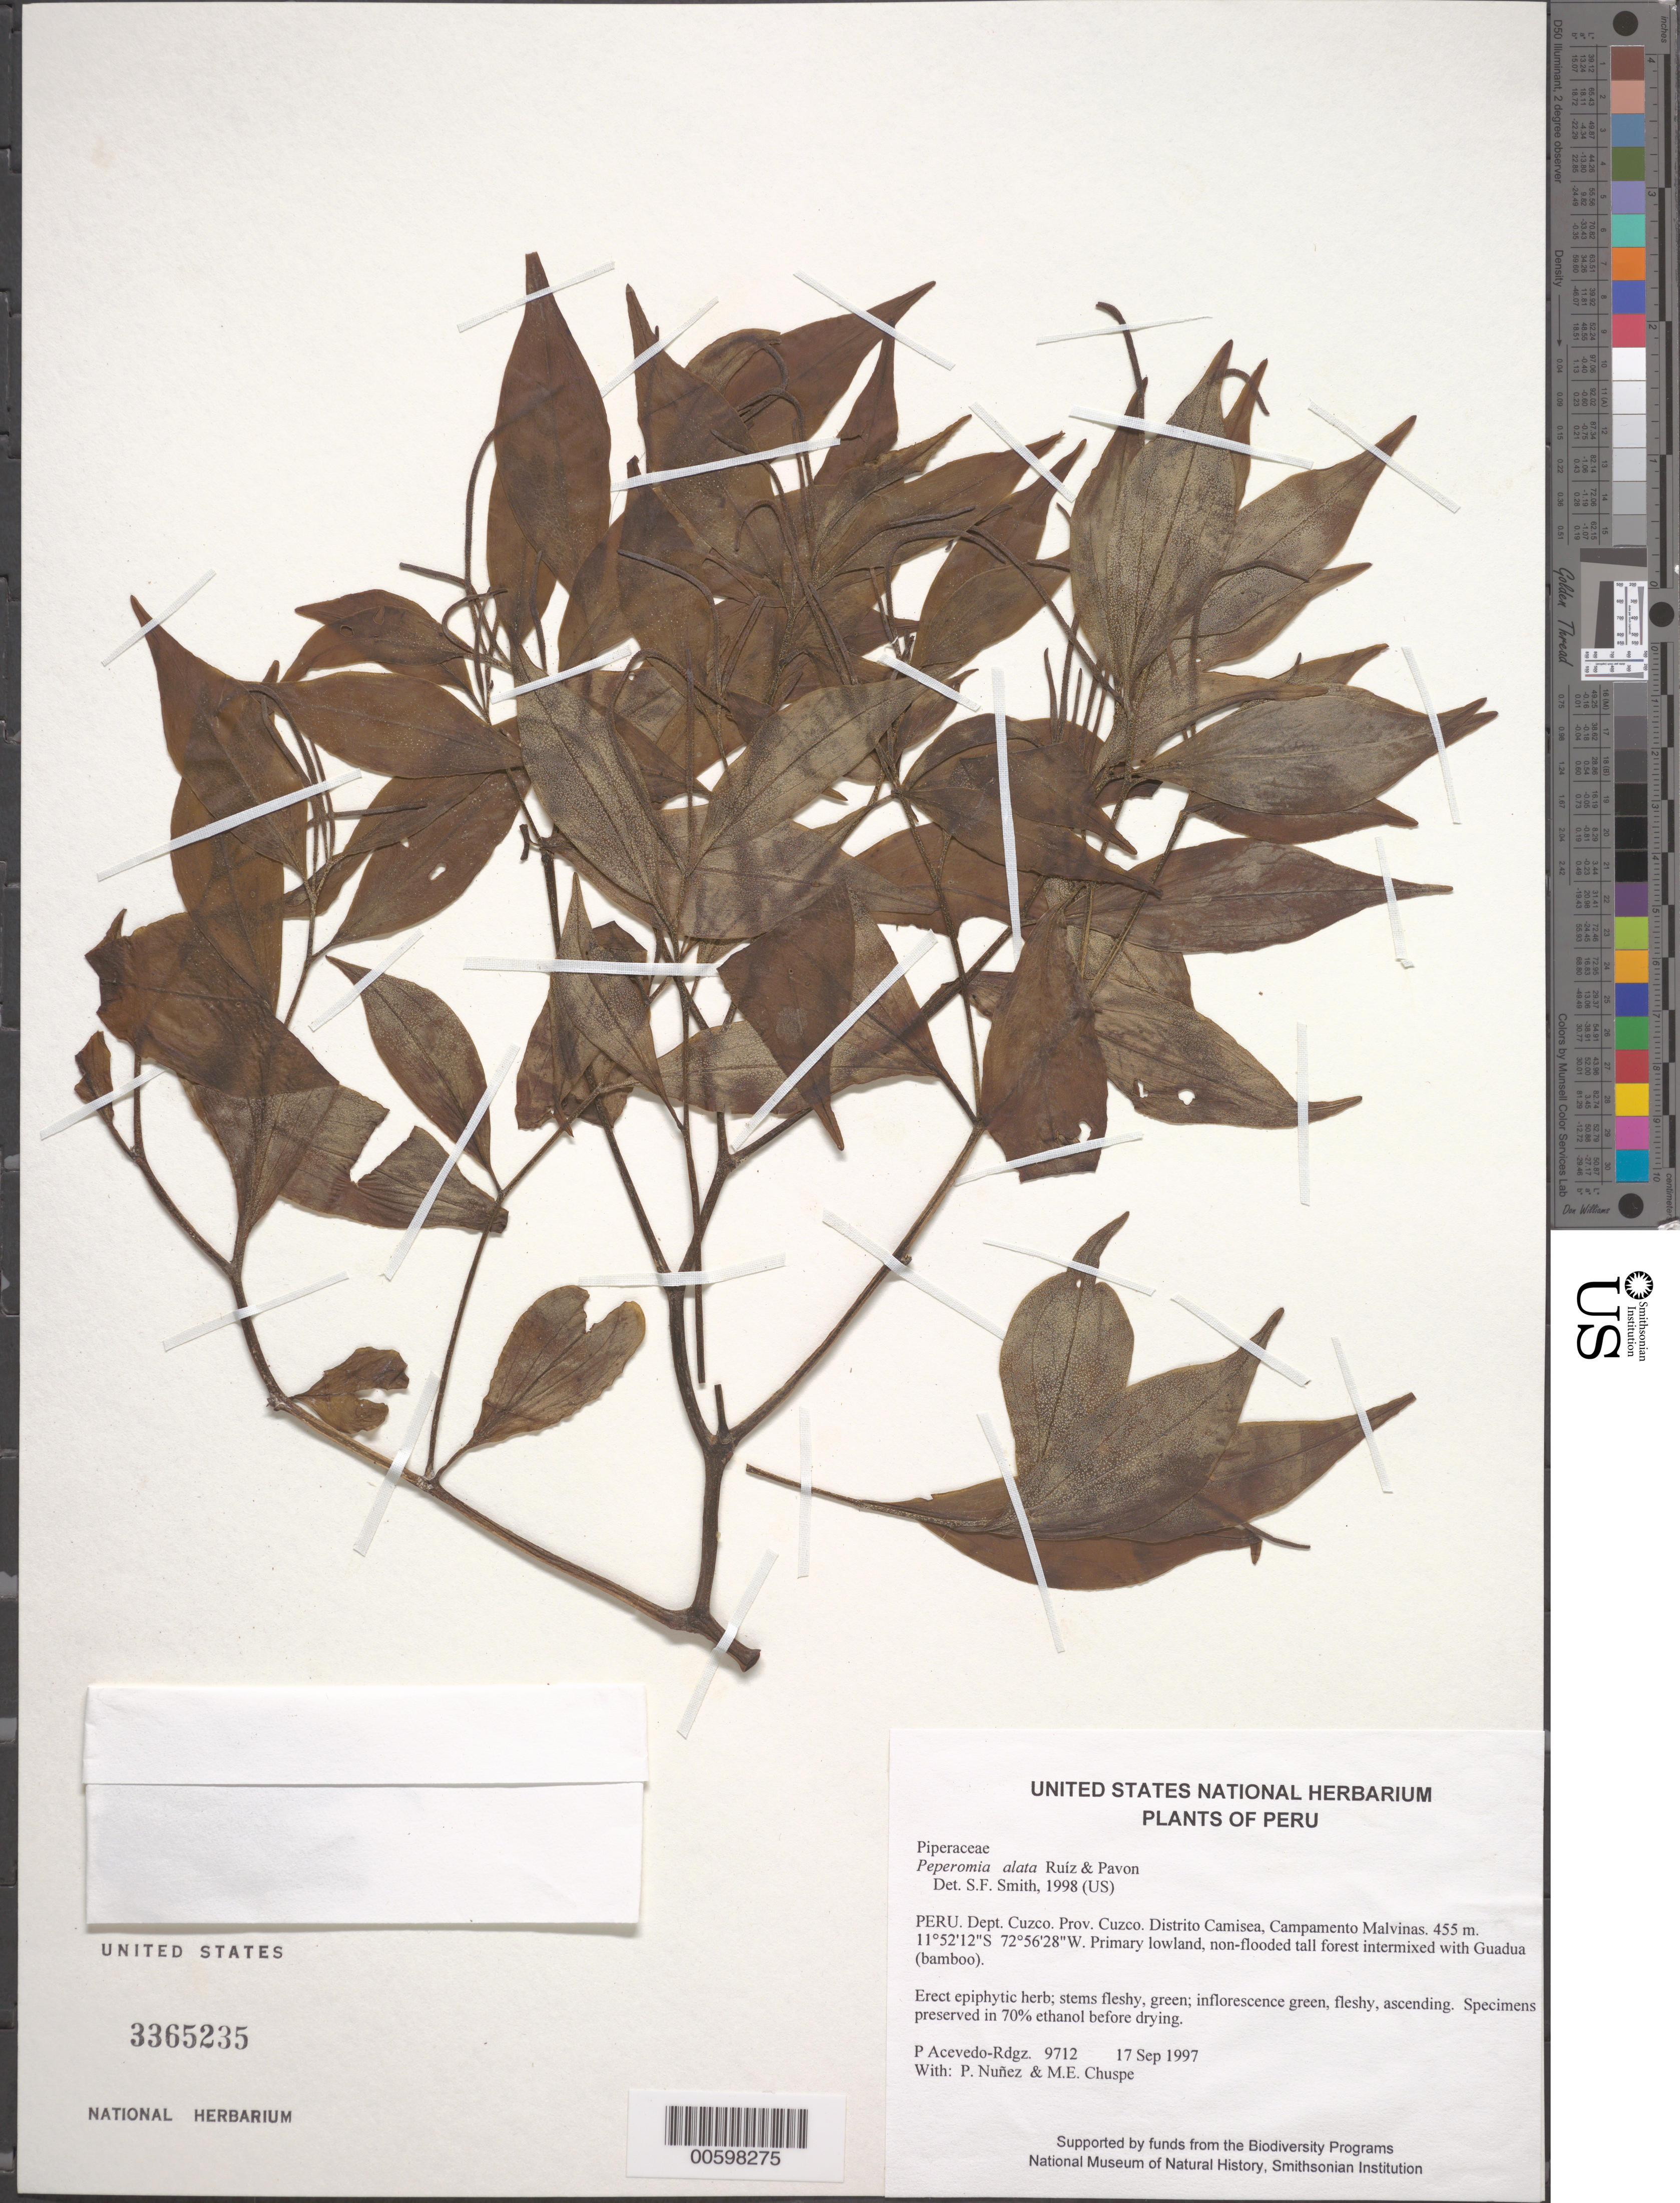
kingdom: Plantae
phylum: Tracheophyta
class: Magnoliopsida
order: Piperales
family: Piperaceae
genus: Peperomia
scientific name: Peperomia alata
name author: Ruiz & Pav.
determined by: Smith, Stephen F., (US), NMNH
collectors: P. Acevedo-Rodr., P. Nuñez V. & M. Chuspe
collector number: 9712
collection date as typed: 17 Sep 1997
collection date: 1997-09-17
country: Peru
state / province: Cusco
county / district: Cusco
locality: Distrito Camisea, Campamento Malvinas.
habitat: Primary lowland, non-flooded tall forest intermixed with Guadua (bamboo).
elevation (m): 455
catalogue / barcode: US 3365235